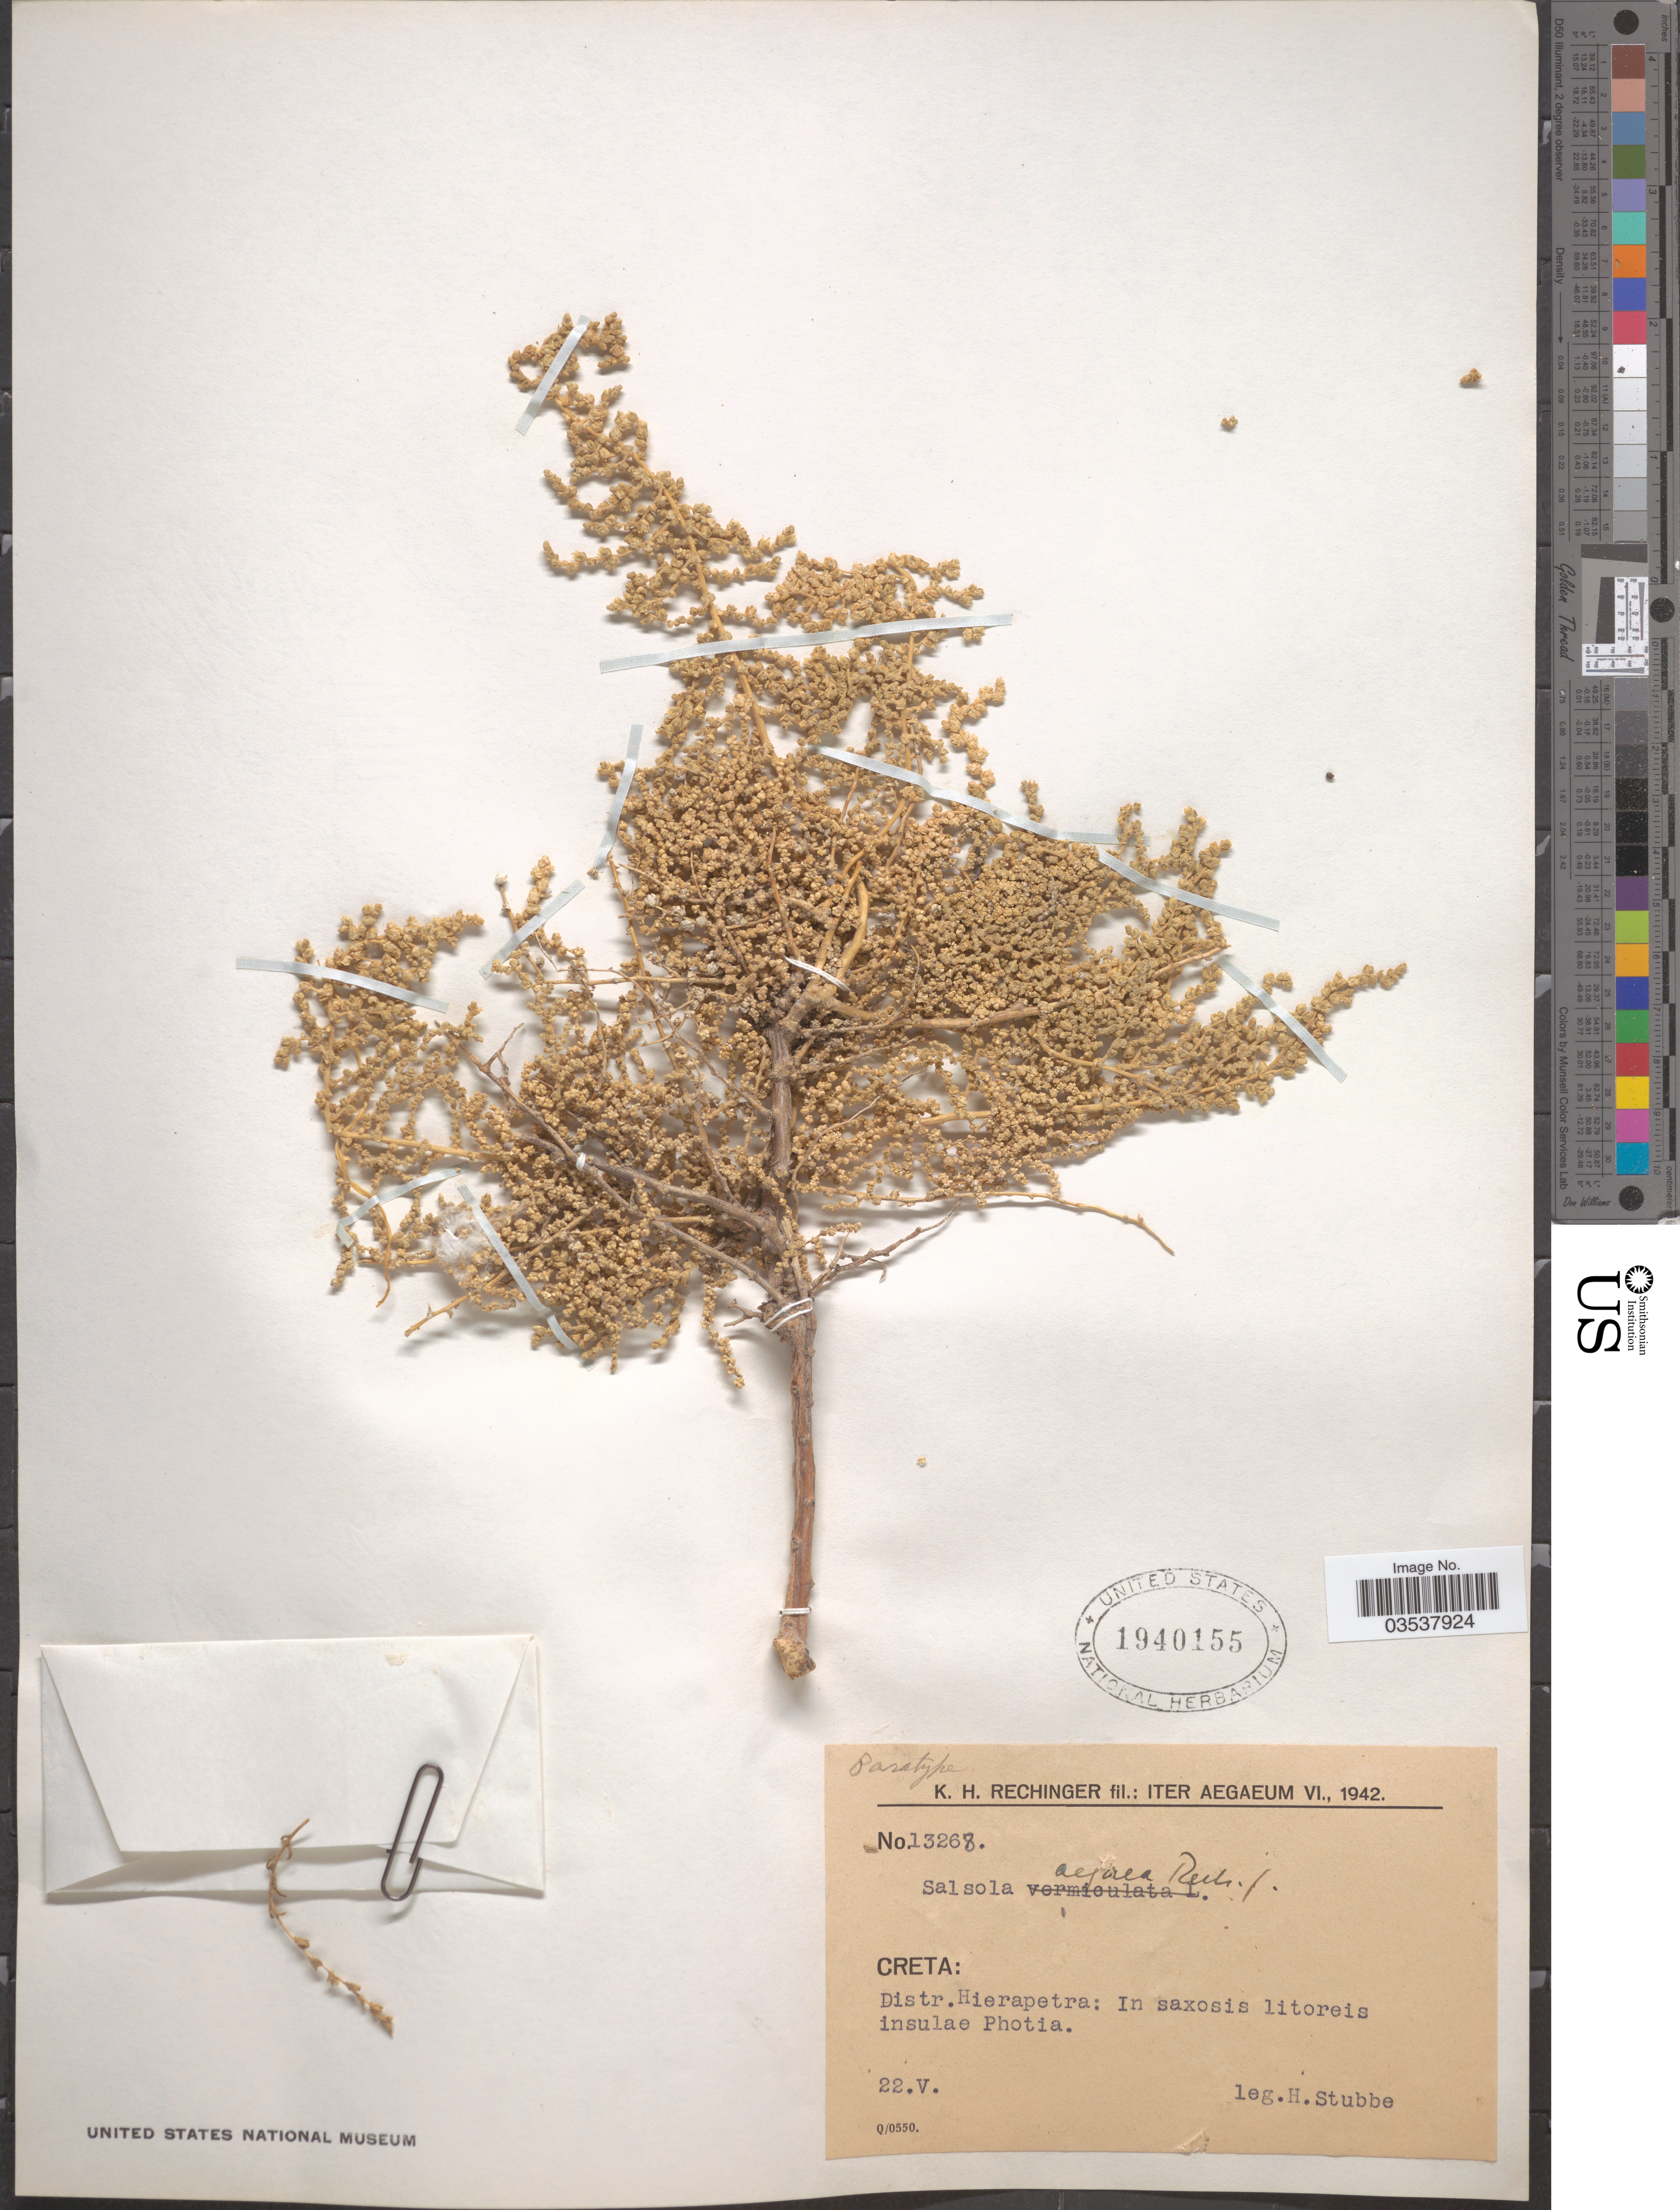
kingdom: Plantae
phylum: Tracheophyta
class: Magnoliopsida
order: Caryophyllales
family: Amaranthaceae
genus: Caroxylon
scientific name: Caroxylon aegaeum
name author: (Rech. f.) Akhani & Roalson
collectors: H. Stubbe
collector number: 13268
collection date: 1942-05-22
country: Greece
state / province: Crete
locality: Iter Aegaeum. Creta: Distr. Hierapetra: In saxosis litoreis insulae Photia.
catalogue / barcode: US 1940155